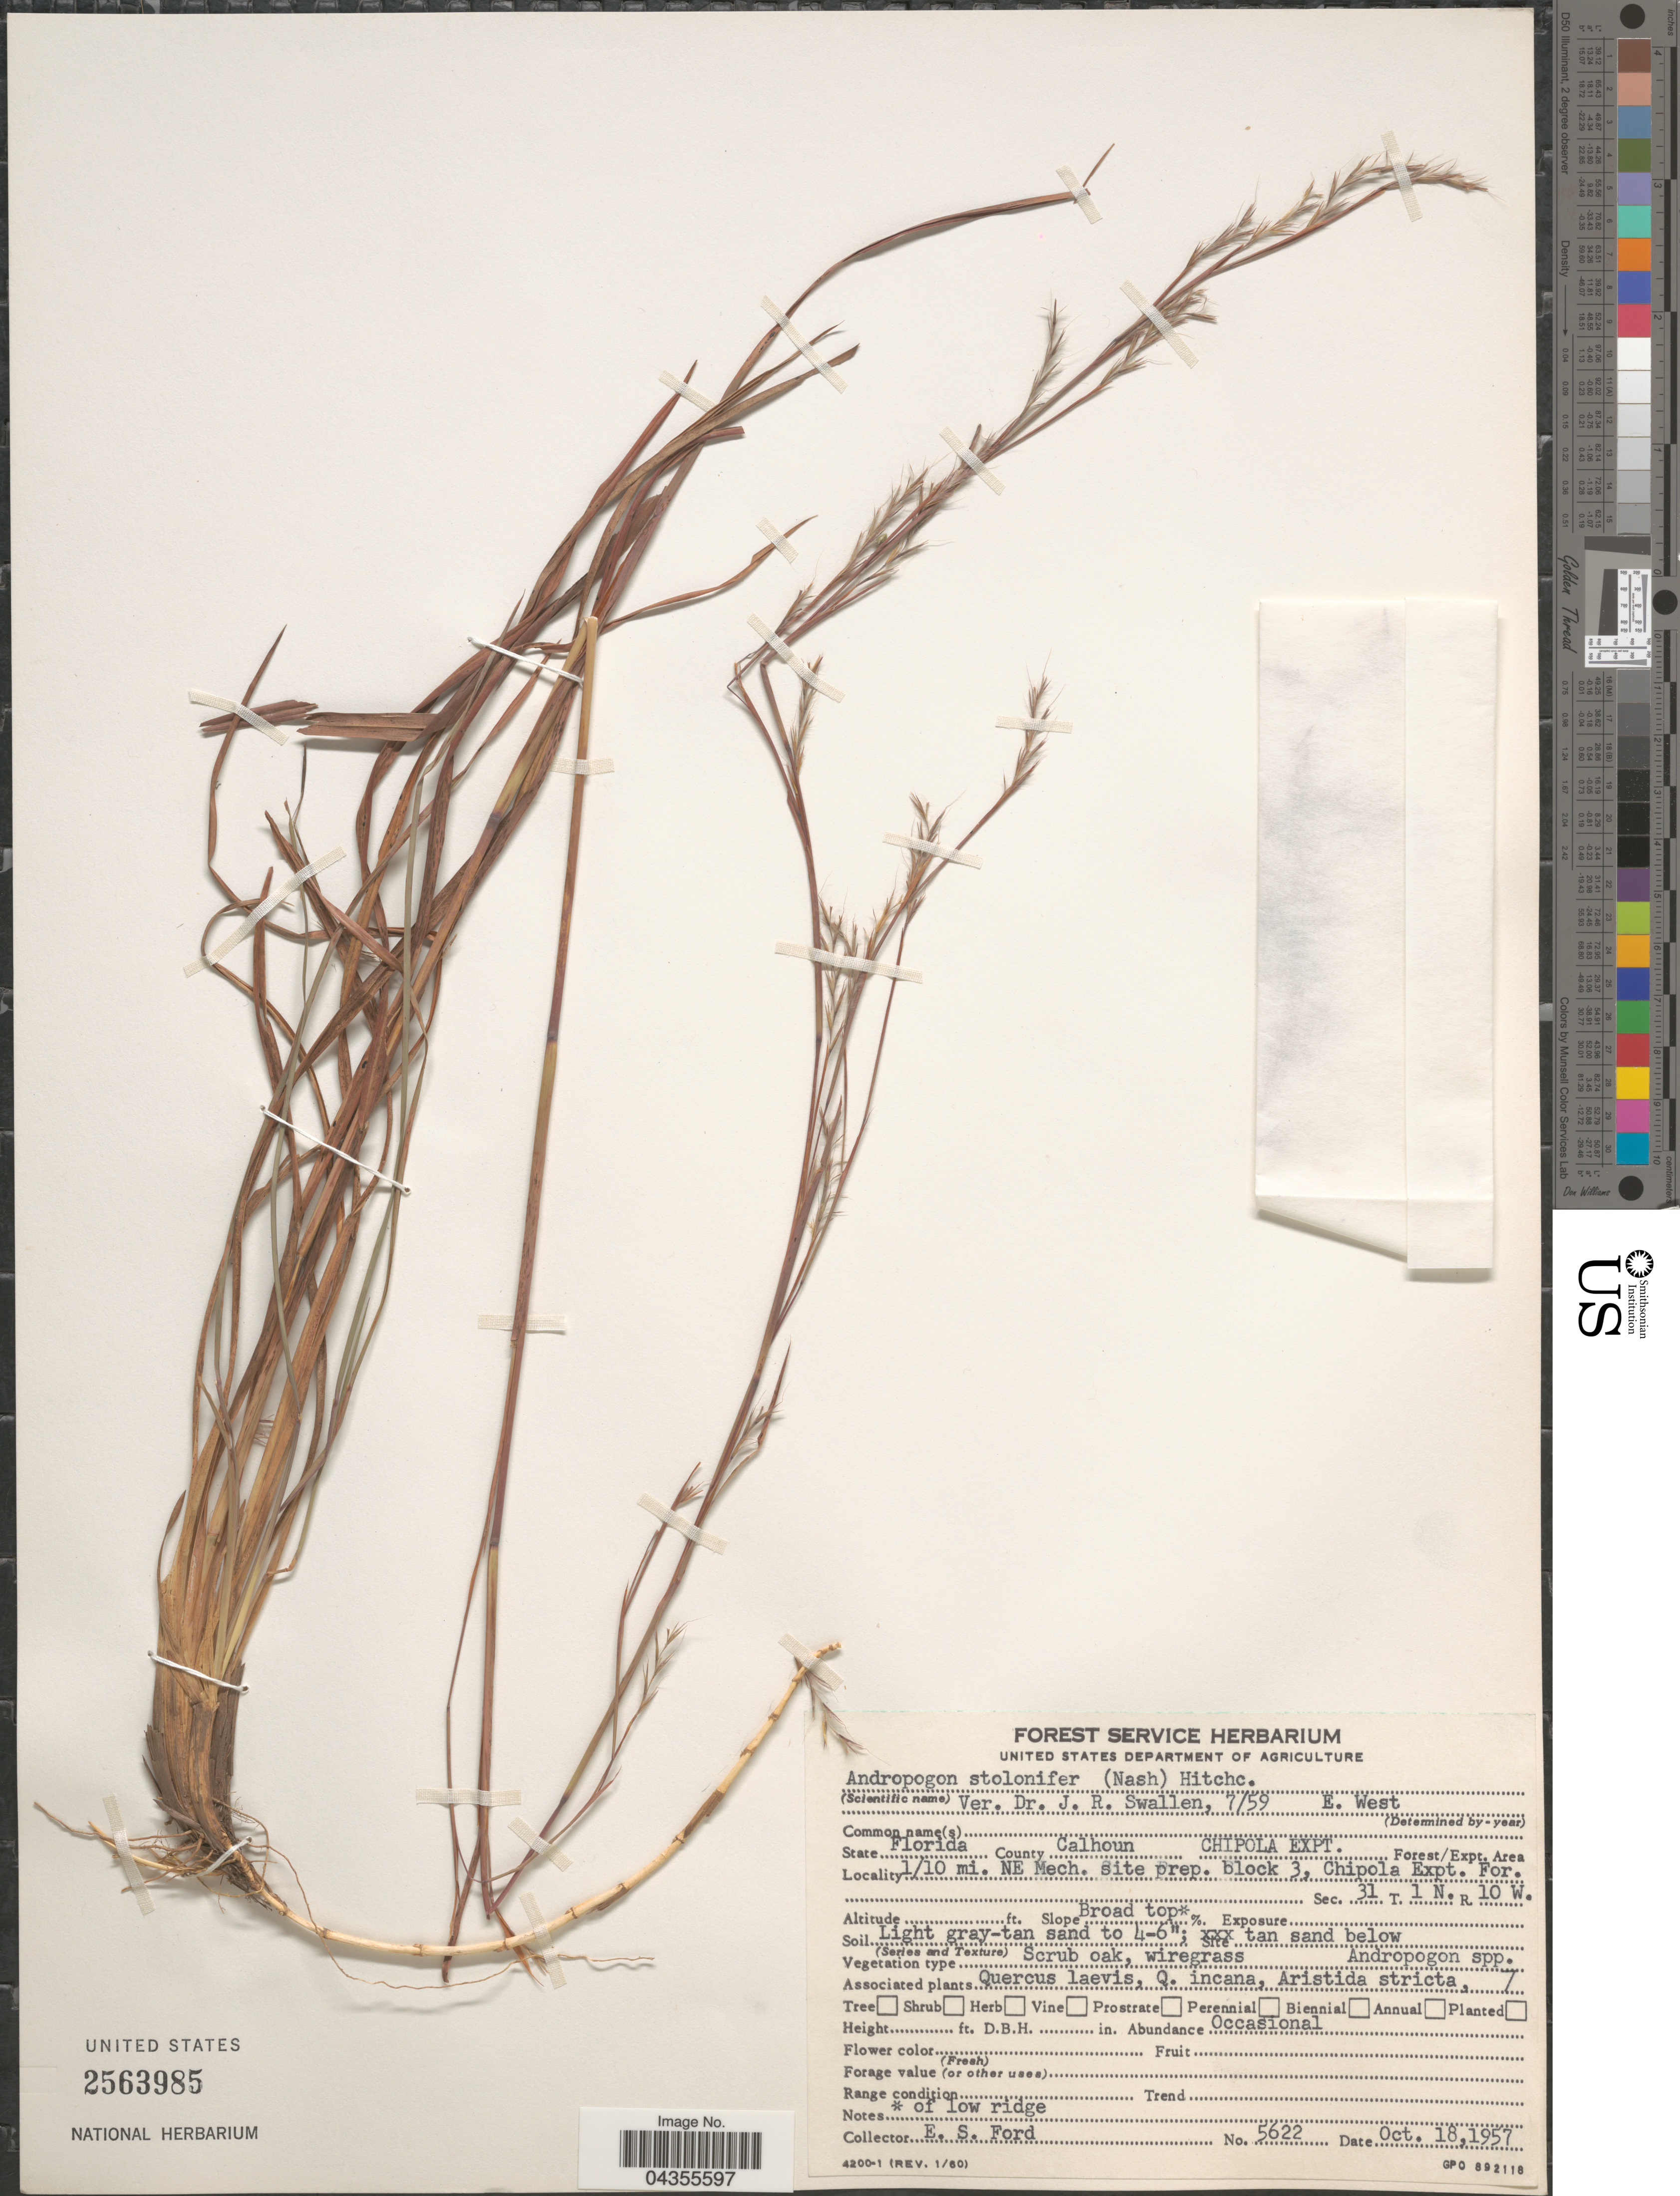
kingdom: Plantae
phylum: Tracheophyta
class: Liliopsida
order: Poales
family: Poaceae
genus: Schizachyrium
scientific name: Schizachyrium scoparium var. stoloniferum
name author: (Nash) Wipff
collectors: E. Ford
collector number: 5622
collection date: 1957-10-18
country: United States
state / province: Florida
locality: County Calhoun. Chipola Expt. Forest/Expt. Area. 1/10 mi. NE Mech. site prep. block 3, Chipola Expt. For. Sec. 31 T. 1 N. R. 10 W.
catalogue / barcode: US 2563985